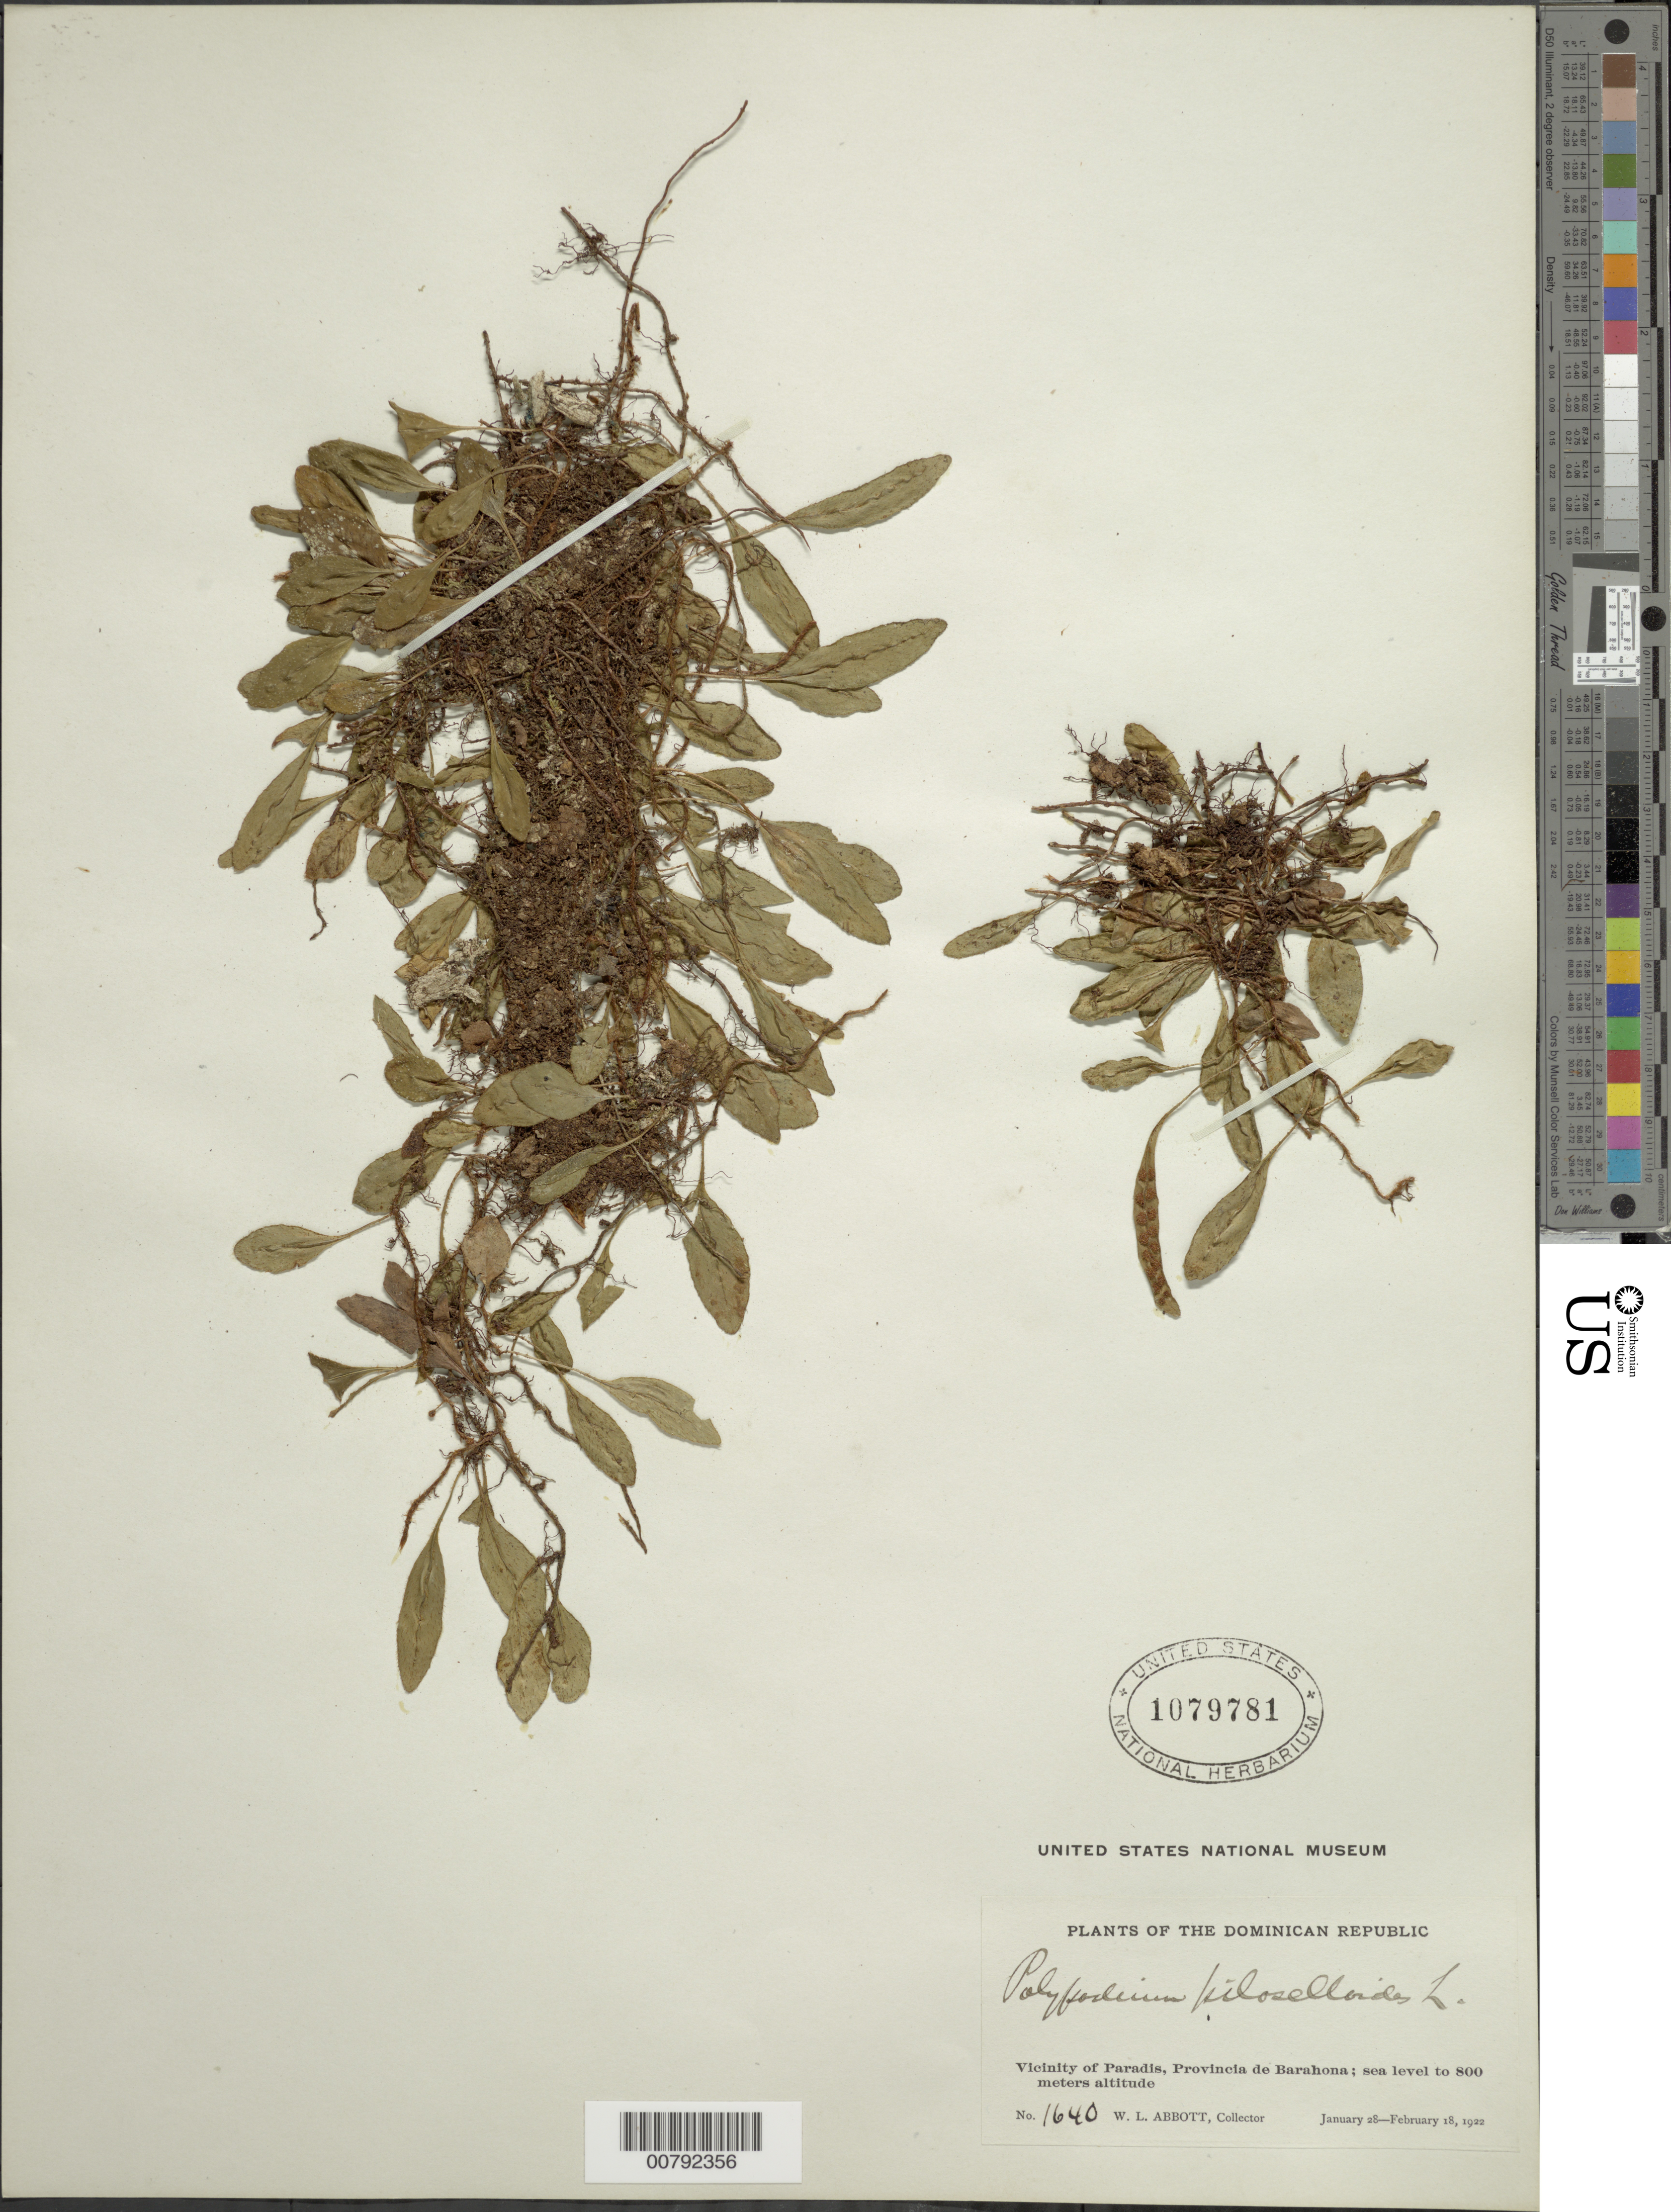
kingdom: Plantae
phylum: Tracheophyta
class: Polypodiopsida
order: Polypodiales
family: Polypodiaceae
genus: Microgramma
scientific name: Microgramma piloselloides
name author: (L.) Copel.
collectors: W. L. Abbott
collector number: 1640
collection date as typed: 28 Feb 1922 to 18 Feb 1922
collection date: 1922-02-18/1922-02-28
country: Dominican Republic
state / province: Barahona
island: Hispaniola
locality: Paradis vicinity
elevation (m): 0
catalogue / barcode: US 1079781